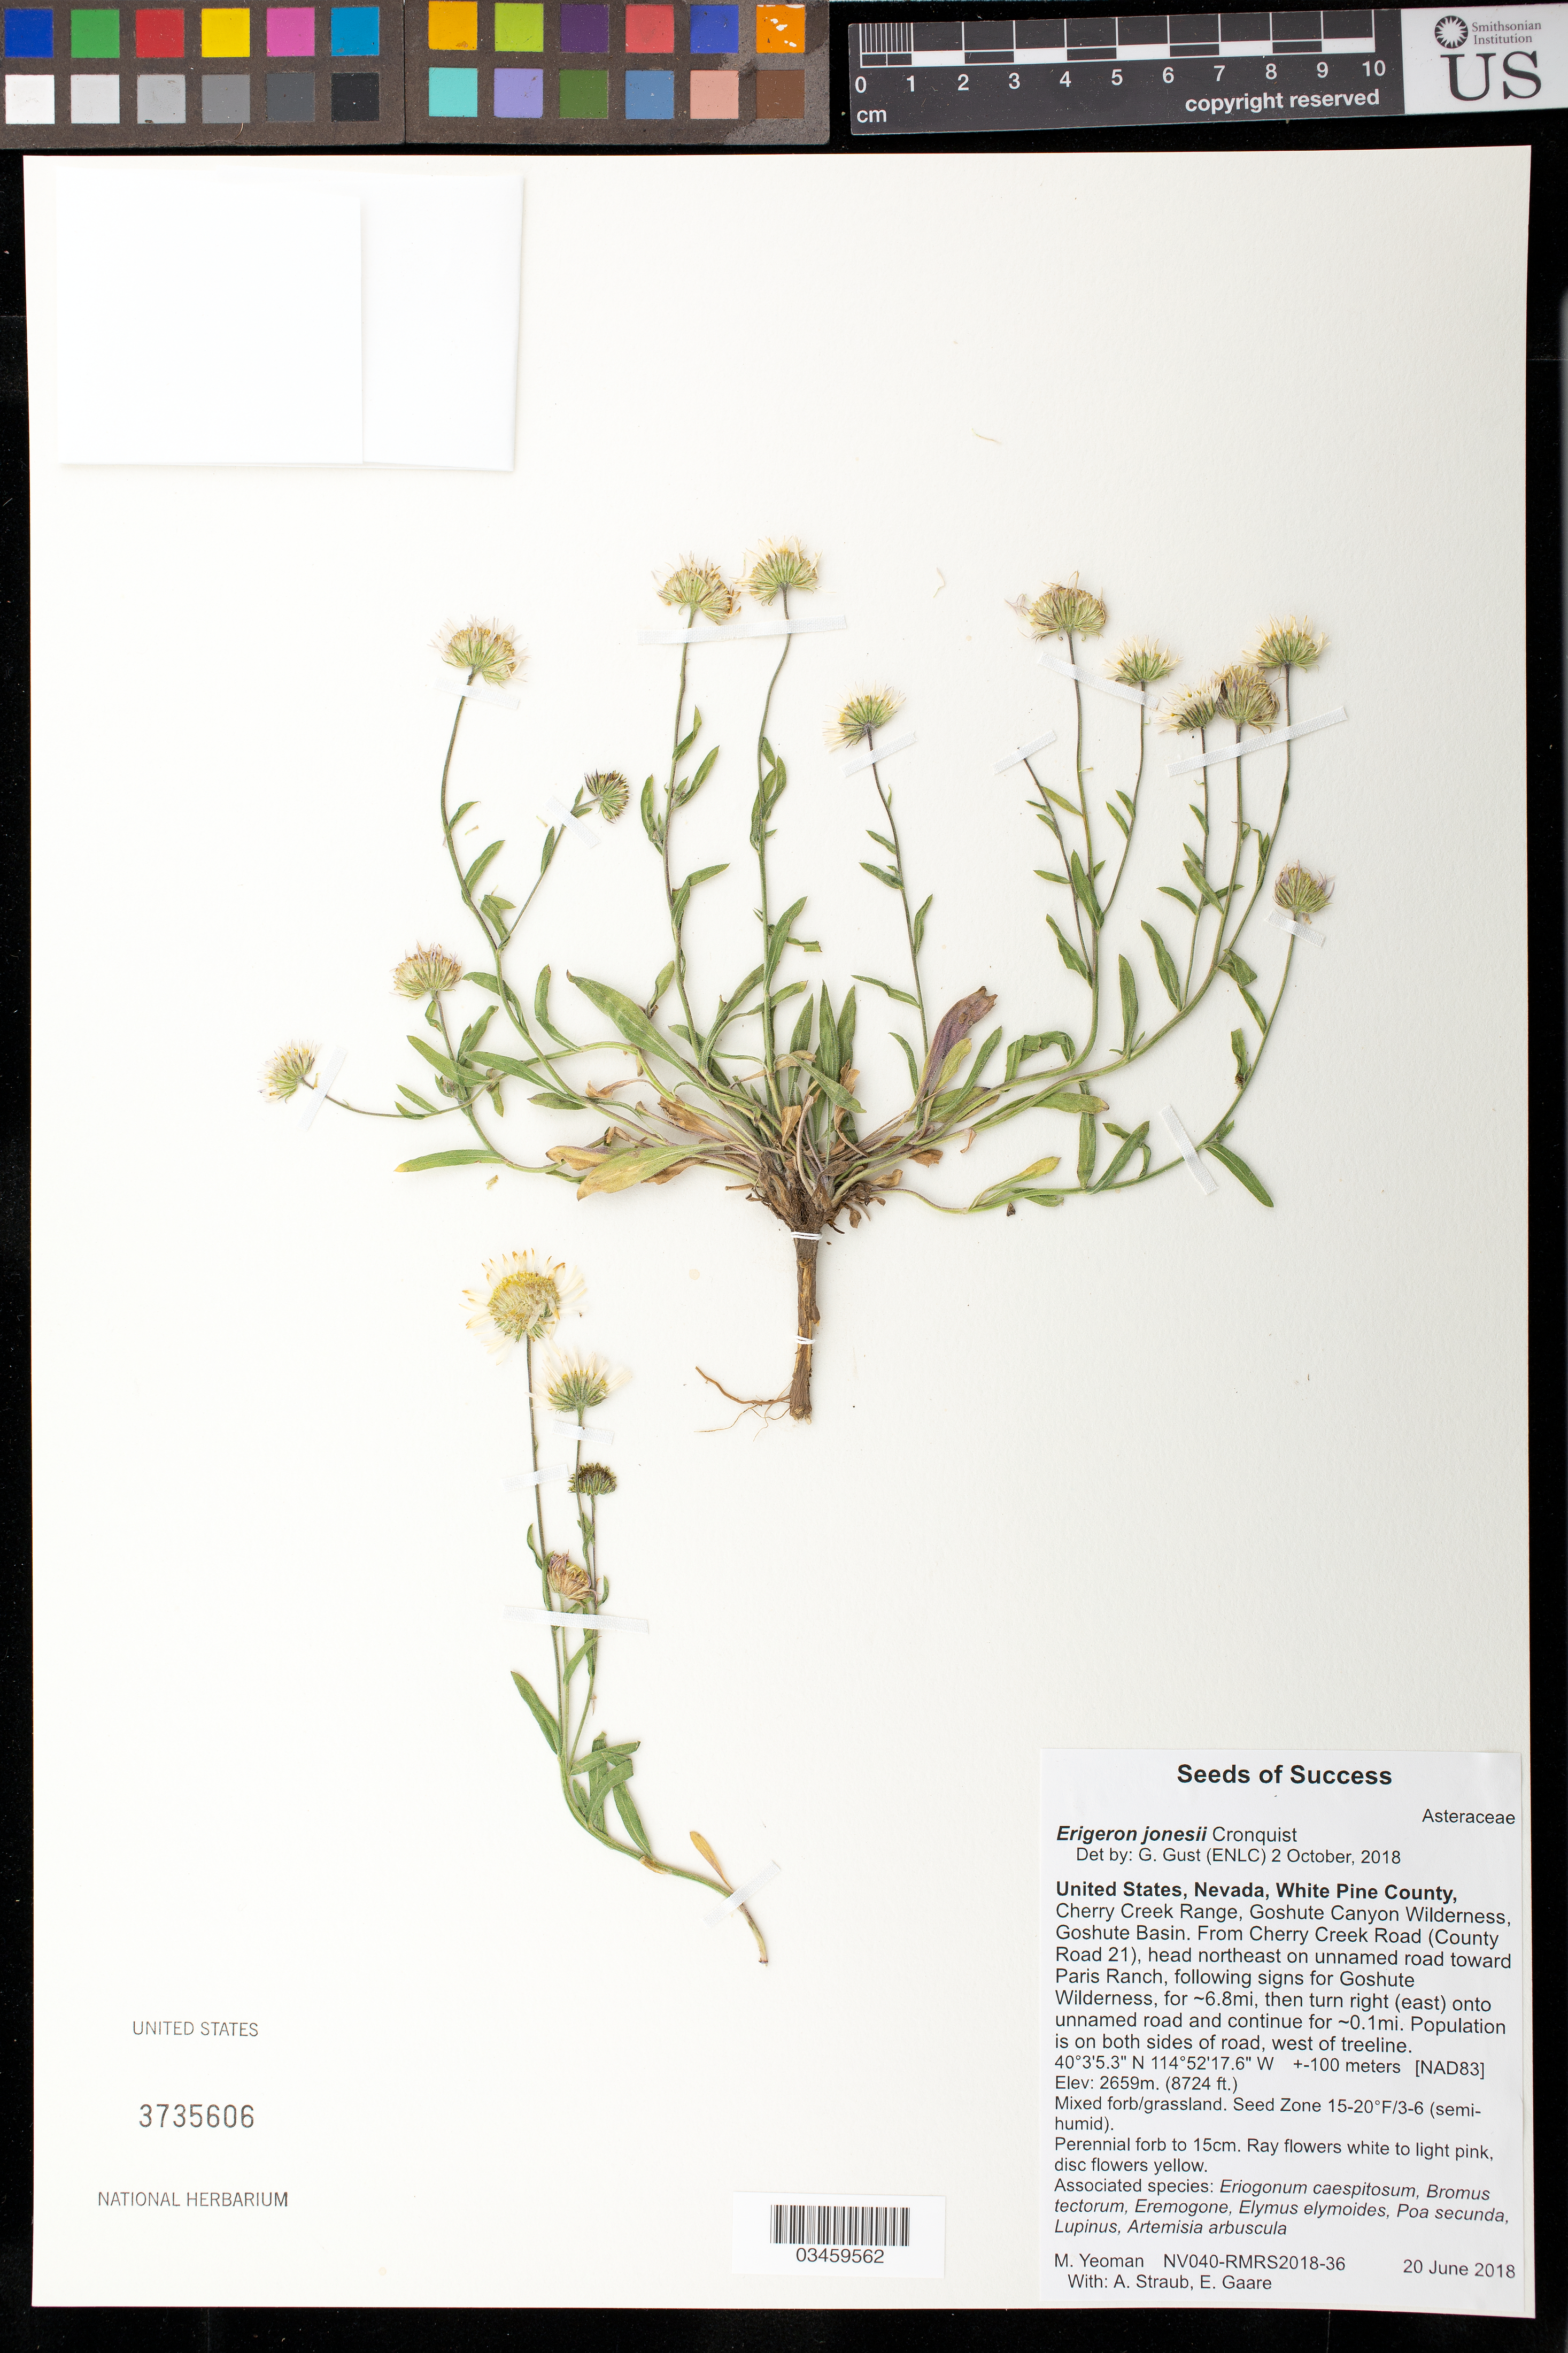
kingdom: Plantae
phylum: Tracheophyta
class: Magnoliopsida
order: Asterales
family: Asteraceae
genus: Erigeron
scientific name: Erigeron jonesii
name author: Cronq.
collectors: M. Yeoman, A. Straub & E. Gaare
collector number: NV040-RMRS2018-36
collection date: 2018-06-20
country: United States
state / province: Nevada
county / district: White Pine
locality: Cherry Creek Range, Goshute Canyon Wilderness, Goshute Basin. From Cherry Creek Rd (County Rd 21), head NE on road toward Paris Ranch, following sings for Goshute Wilderness, for 6.8 mi, turn right/east onto unnamed road for 0.1 mi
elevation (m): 2659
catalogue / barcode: US 3735606